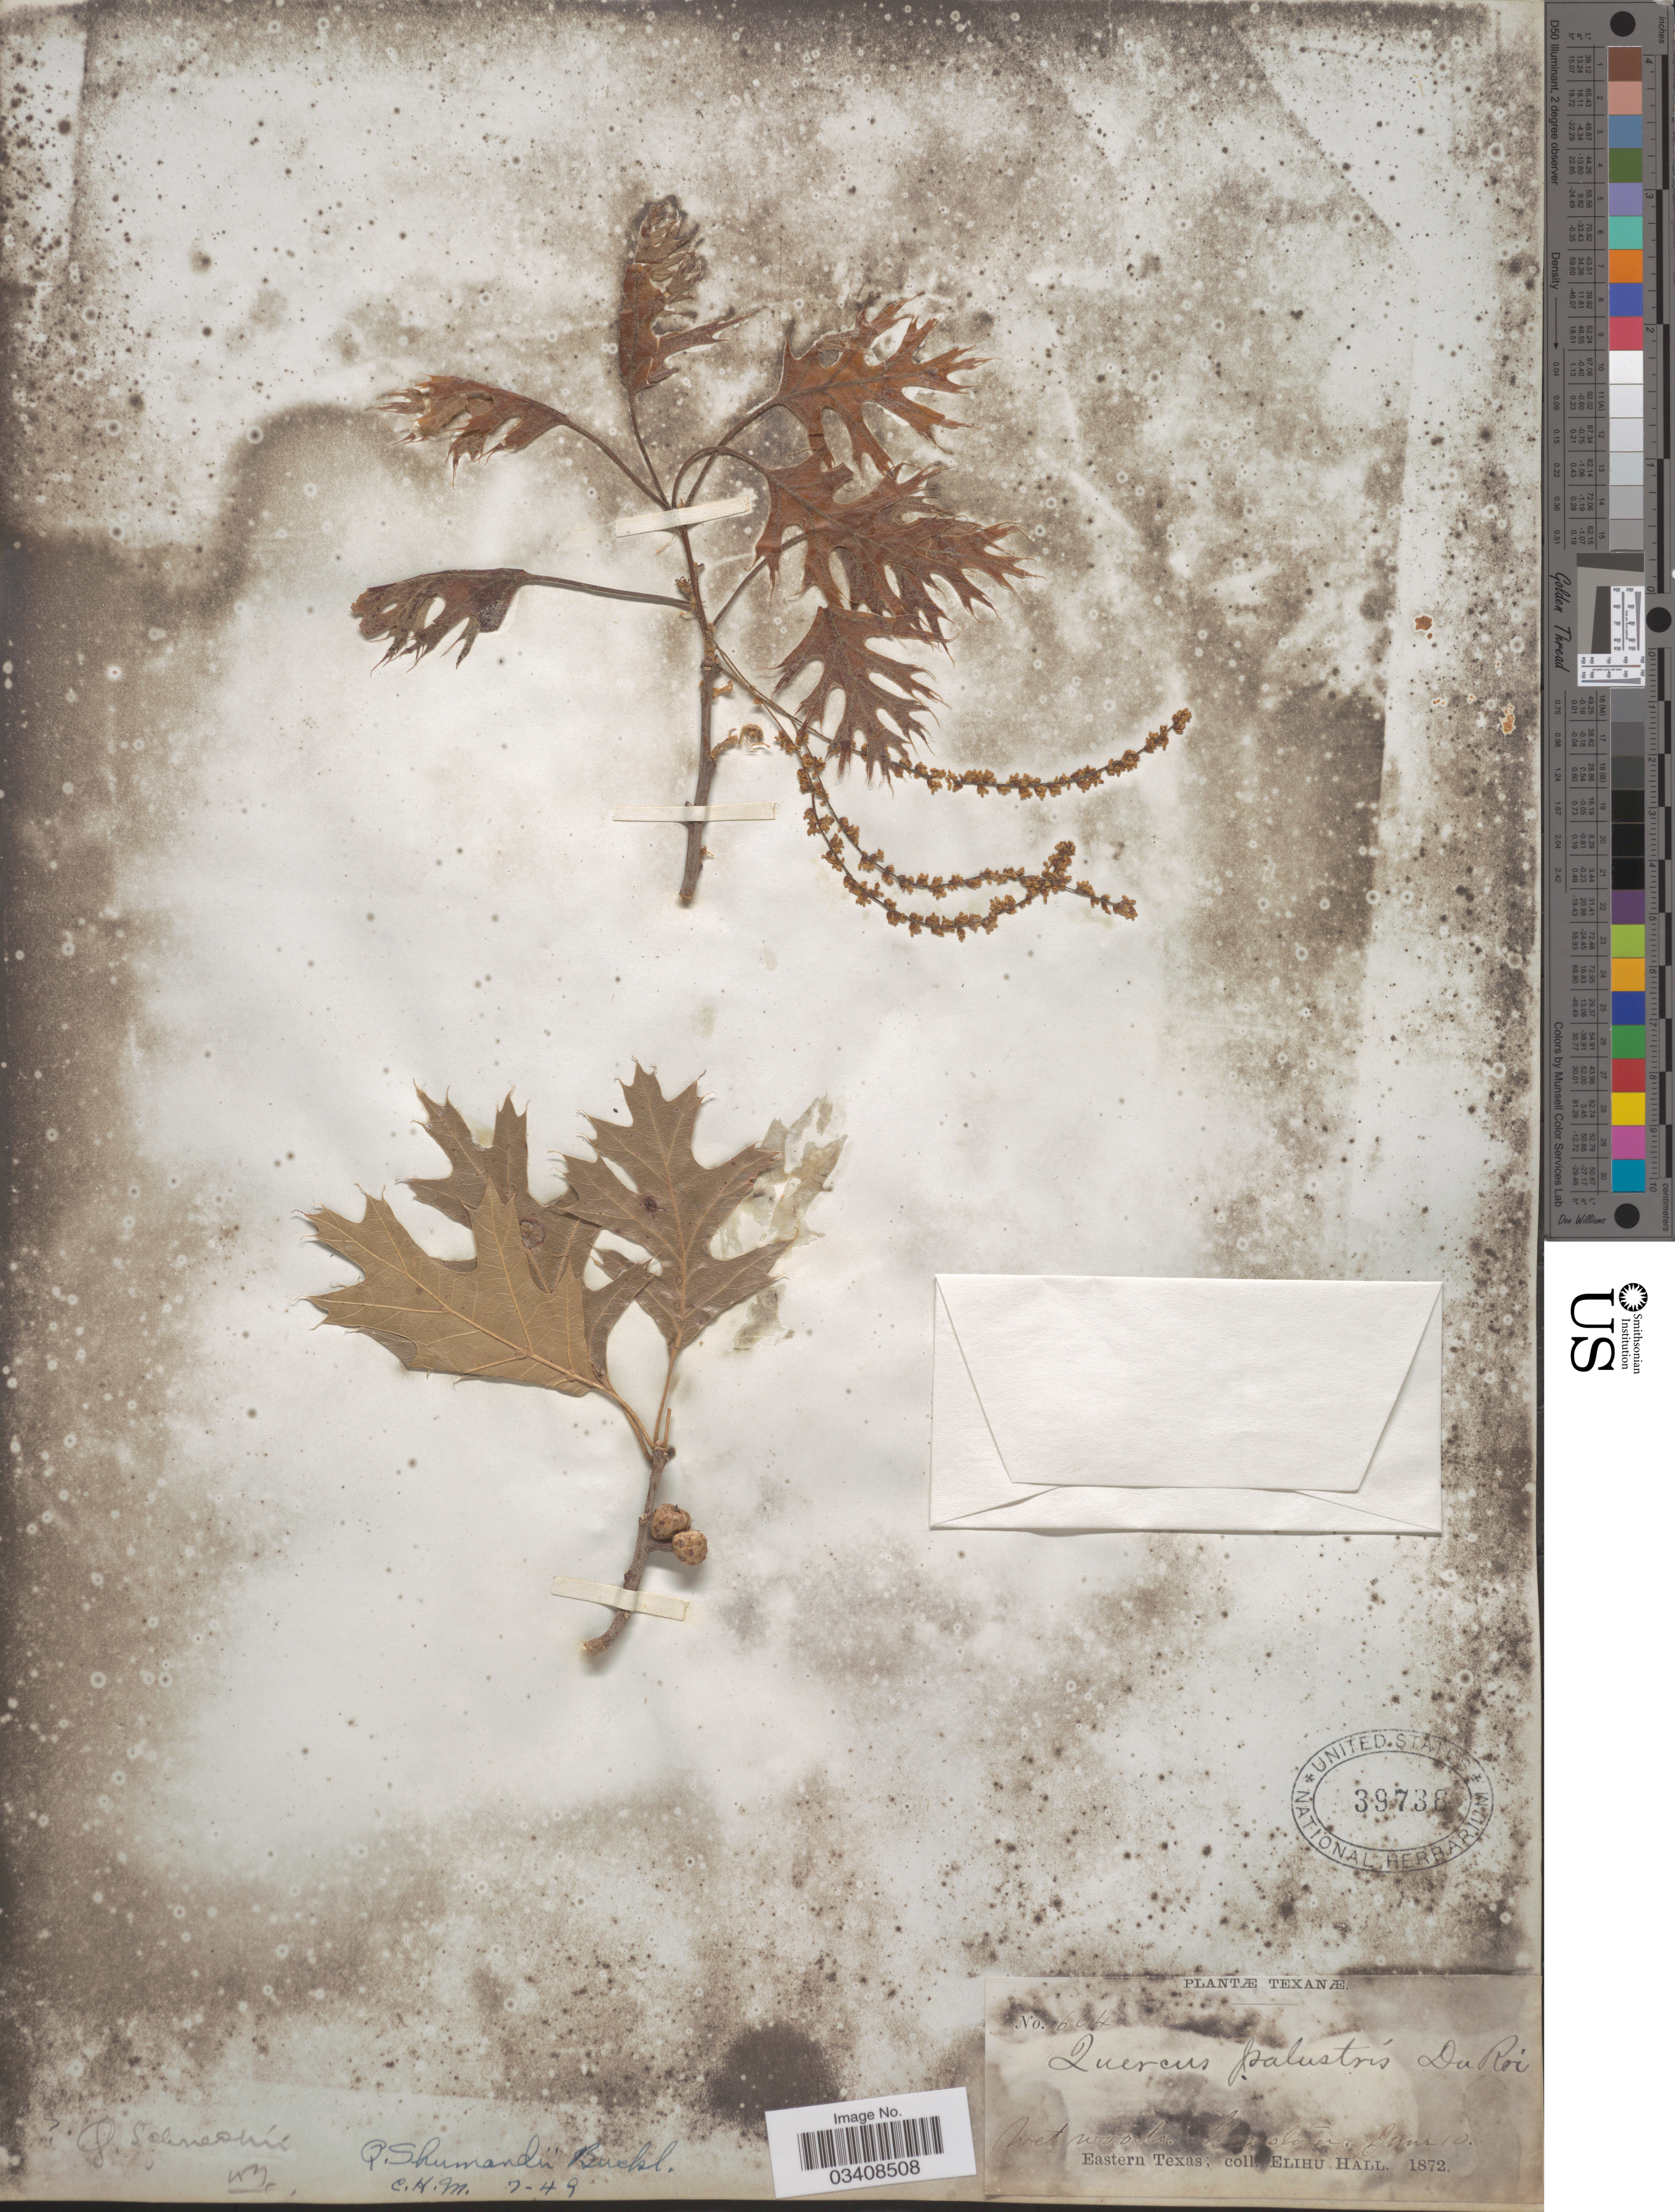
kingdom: Plantae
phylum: Tracheophyta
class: Magnoliopsida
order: Fagales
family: Fagaceae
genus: Quercus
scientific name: Quercus shumardii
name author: Buckley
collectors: E. Hall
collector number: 604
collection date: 1872-06-10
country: United States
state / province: Texas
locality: Houston. Eastern Texas.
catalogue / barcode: US 39736